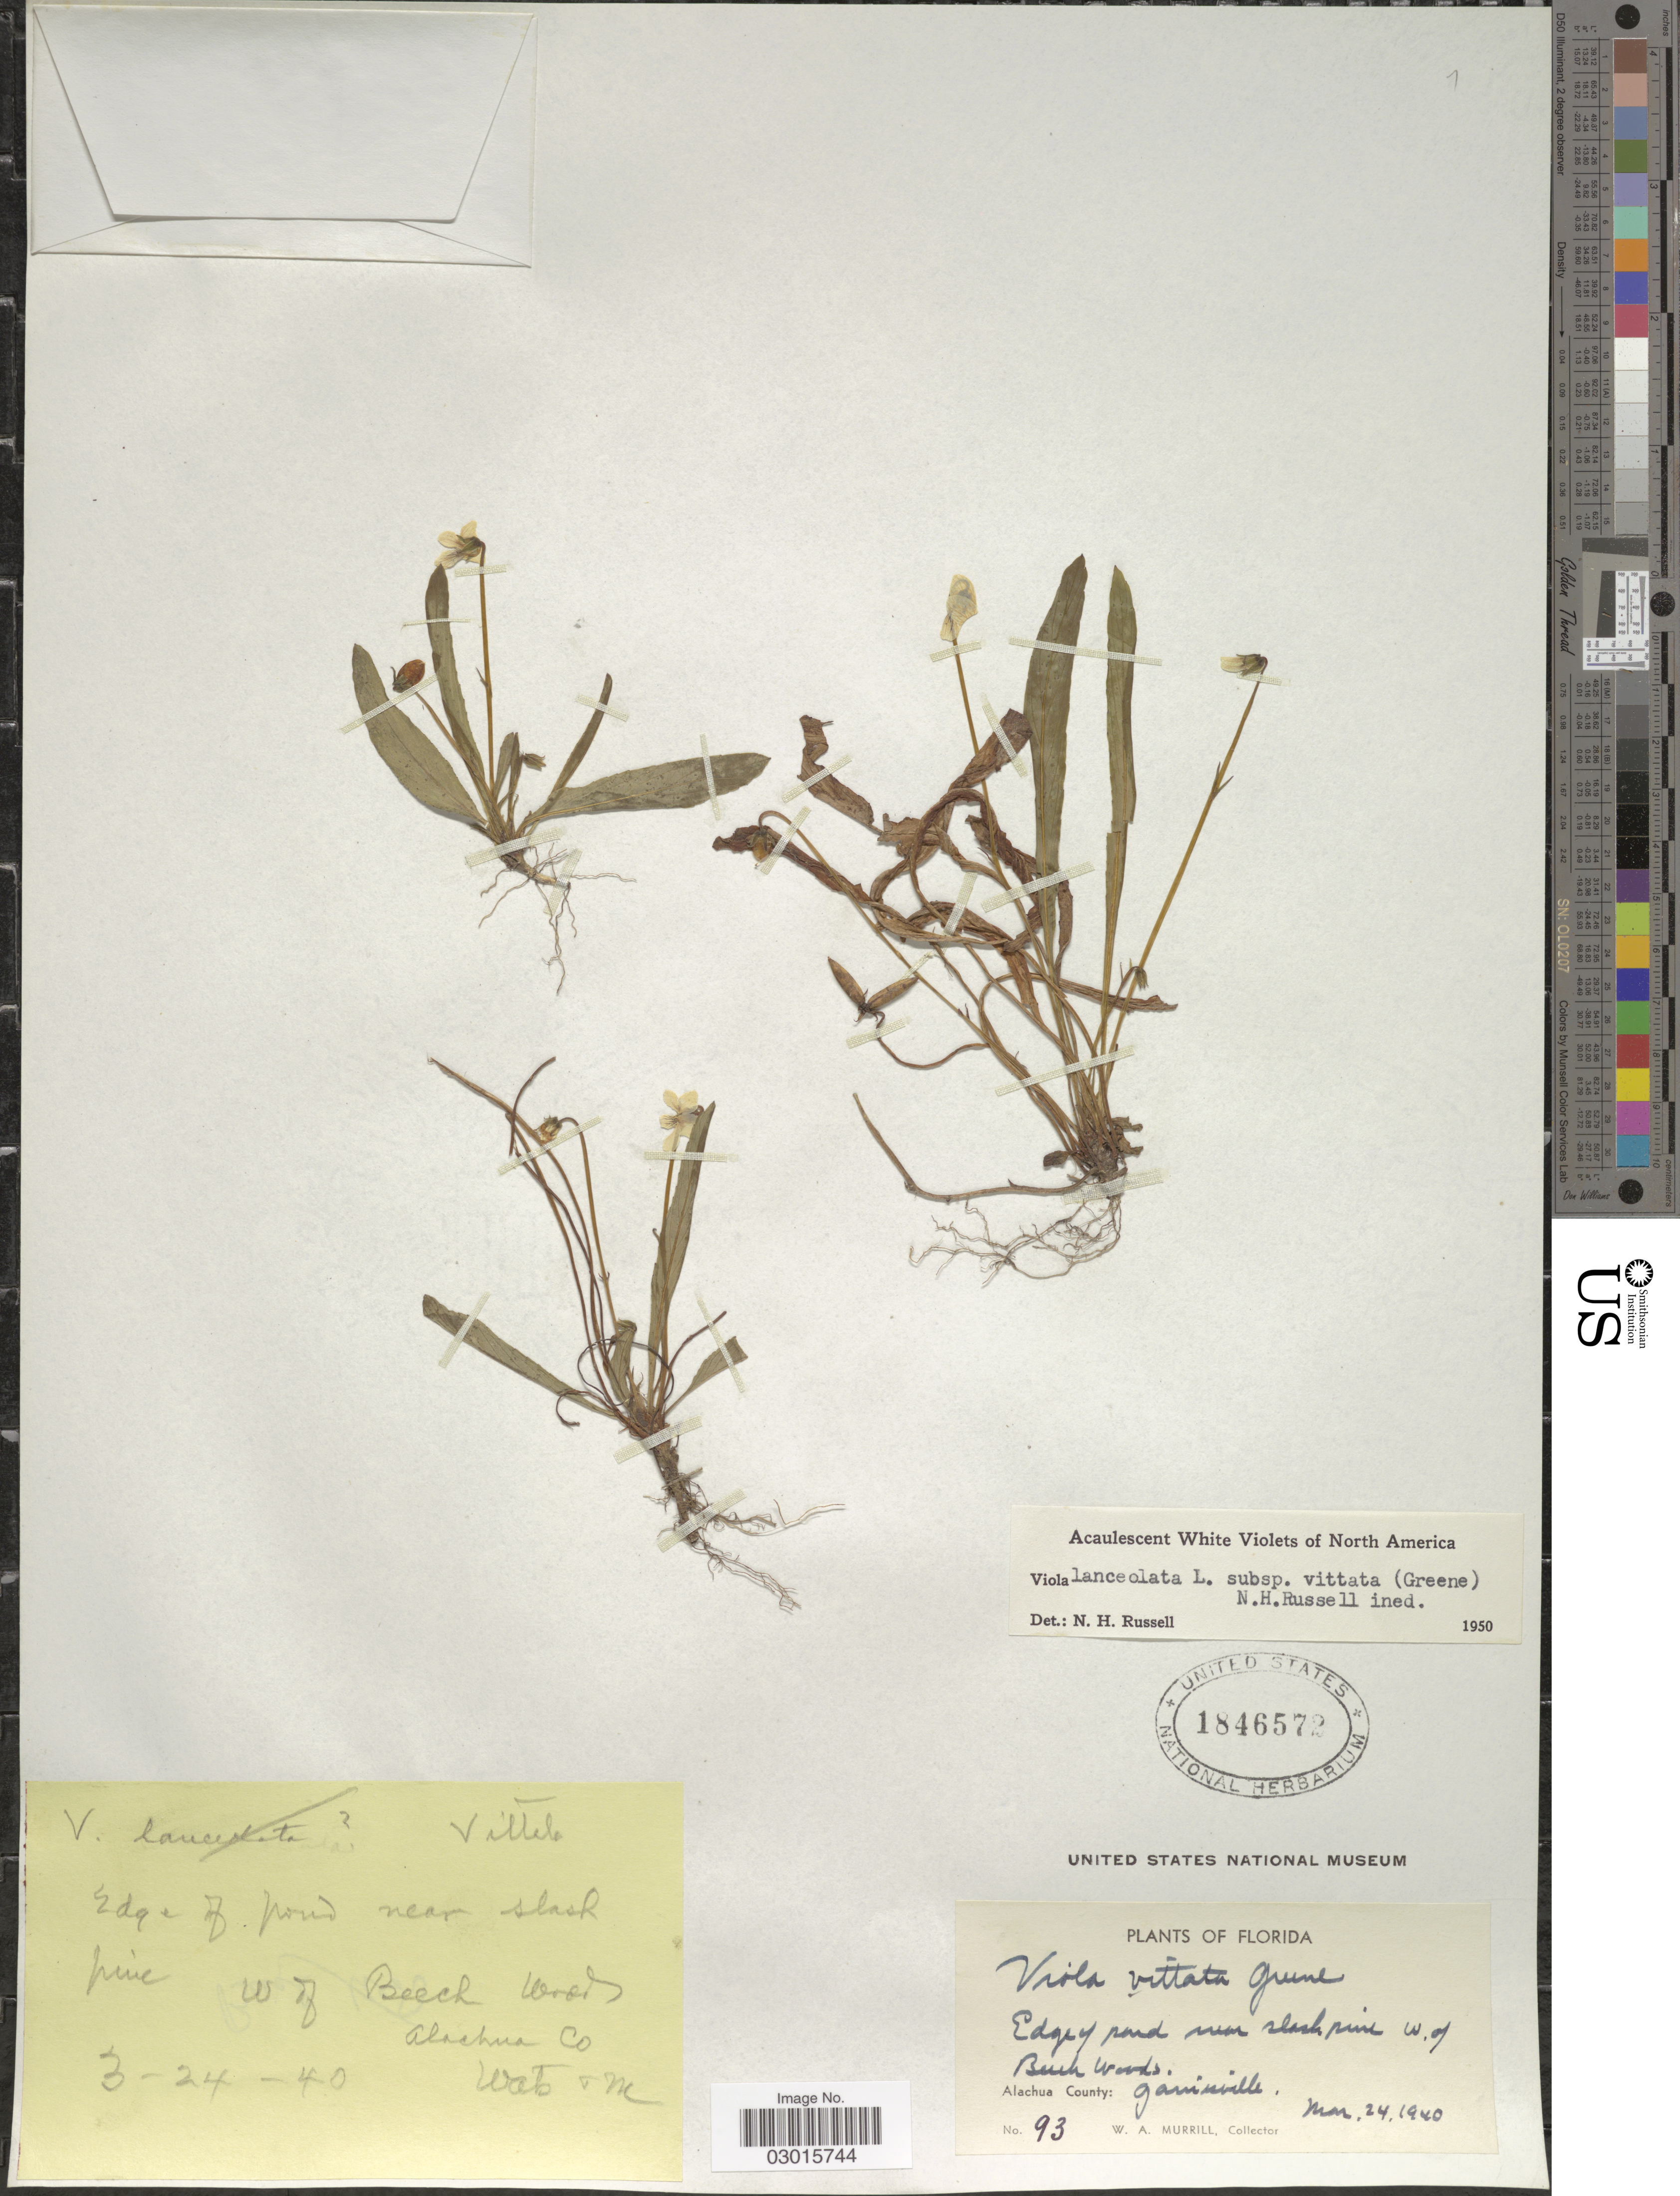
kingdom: Plantae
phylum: Tracheophyta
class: Magnoliopsida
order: Malpighiales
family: Violaceae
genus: Viola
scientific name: Viola lanceolata subsp. vittata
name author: (Greene) N. H. Russell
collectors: W. A. Murrill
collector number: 93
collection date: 1940-03-24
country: United States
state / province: Florida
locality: Edge of pond near slash pine W. of Beech Words, Alachua County: Gainesville.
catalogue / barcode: US 1846572